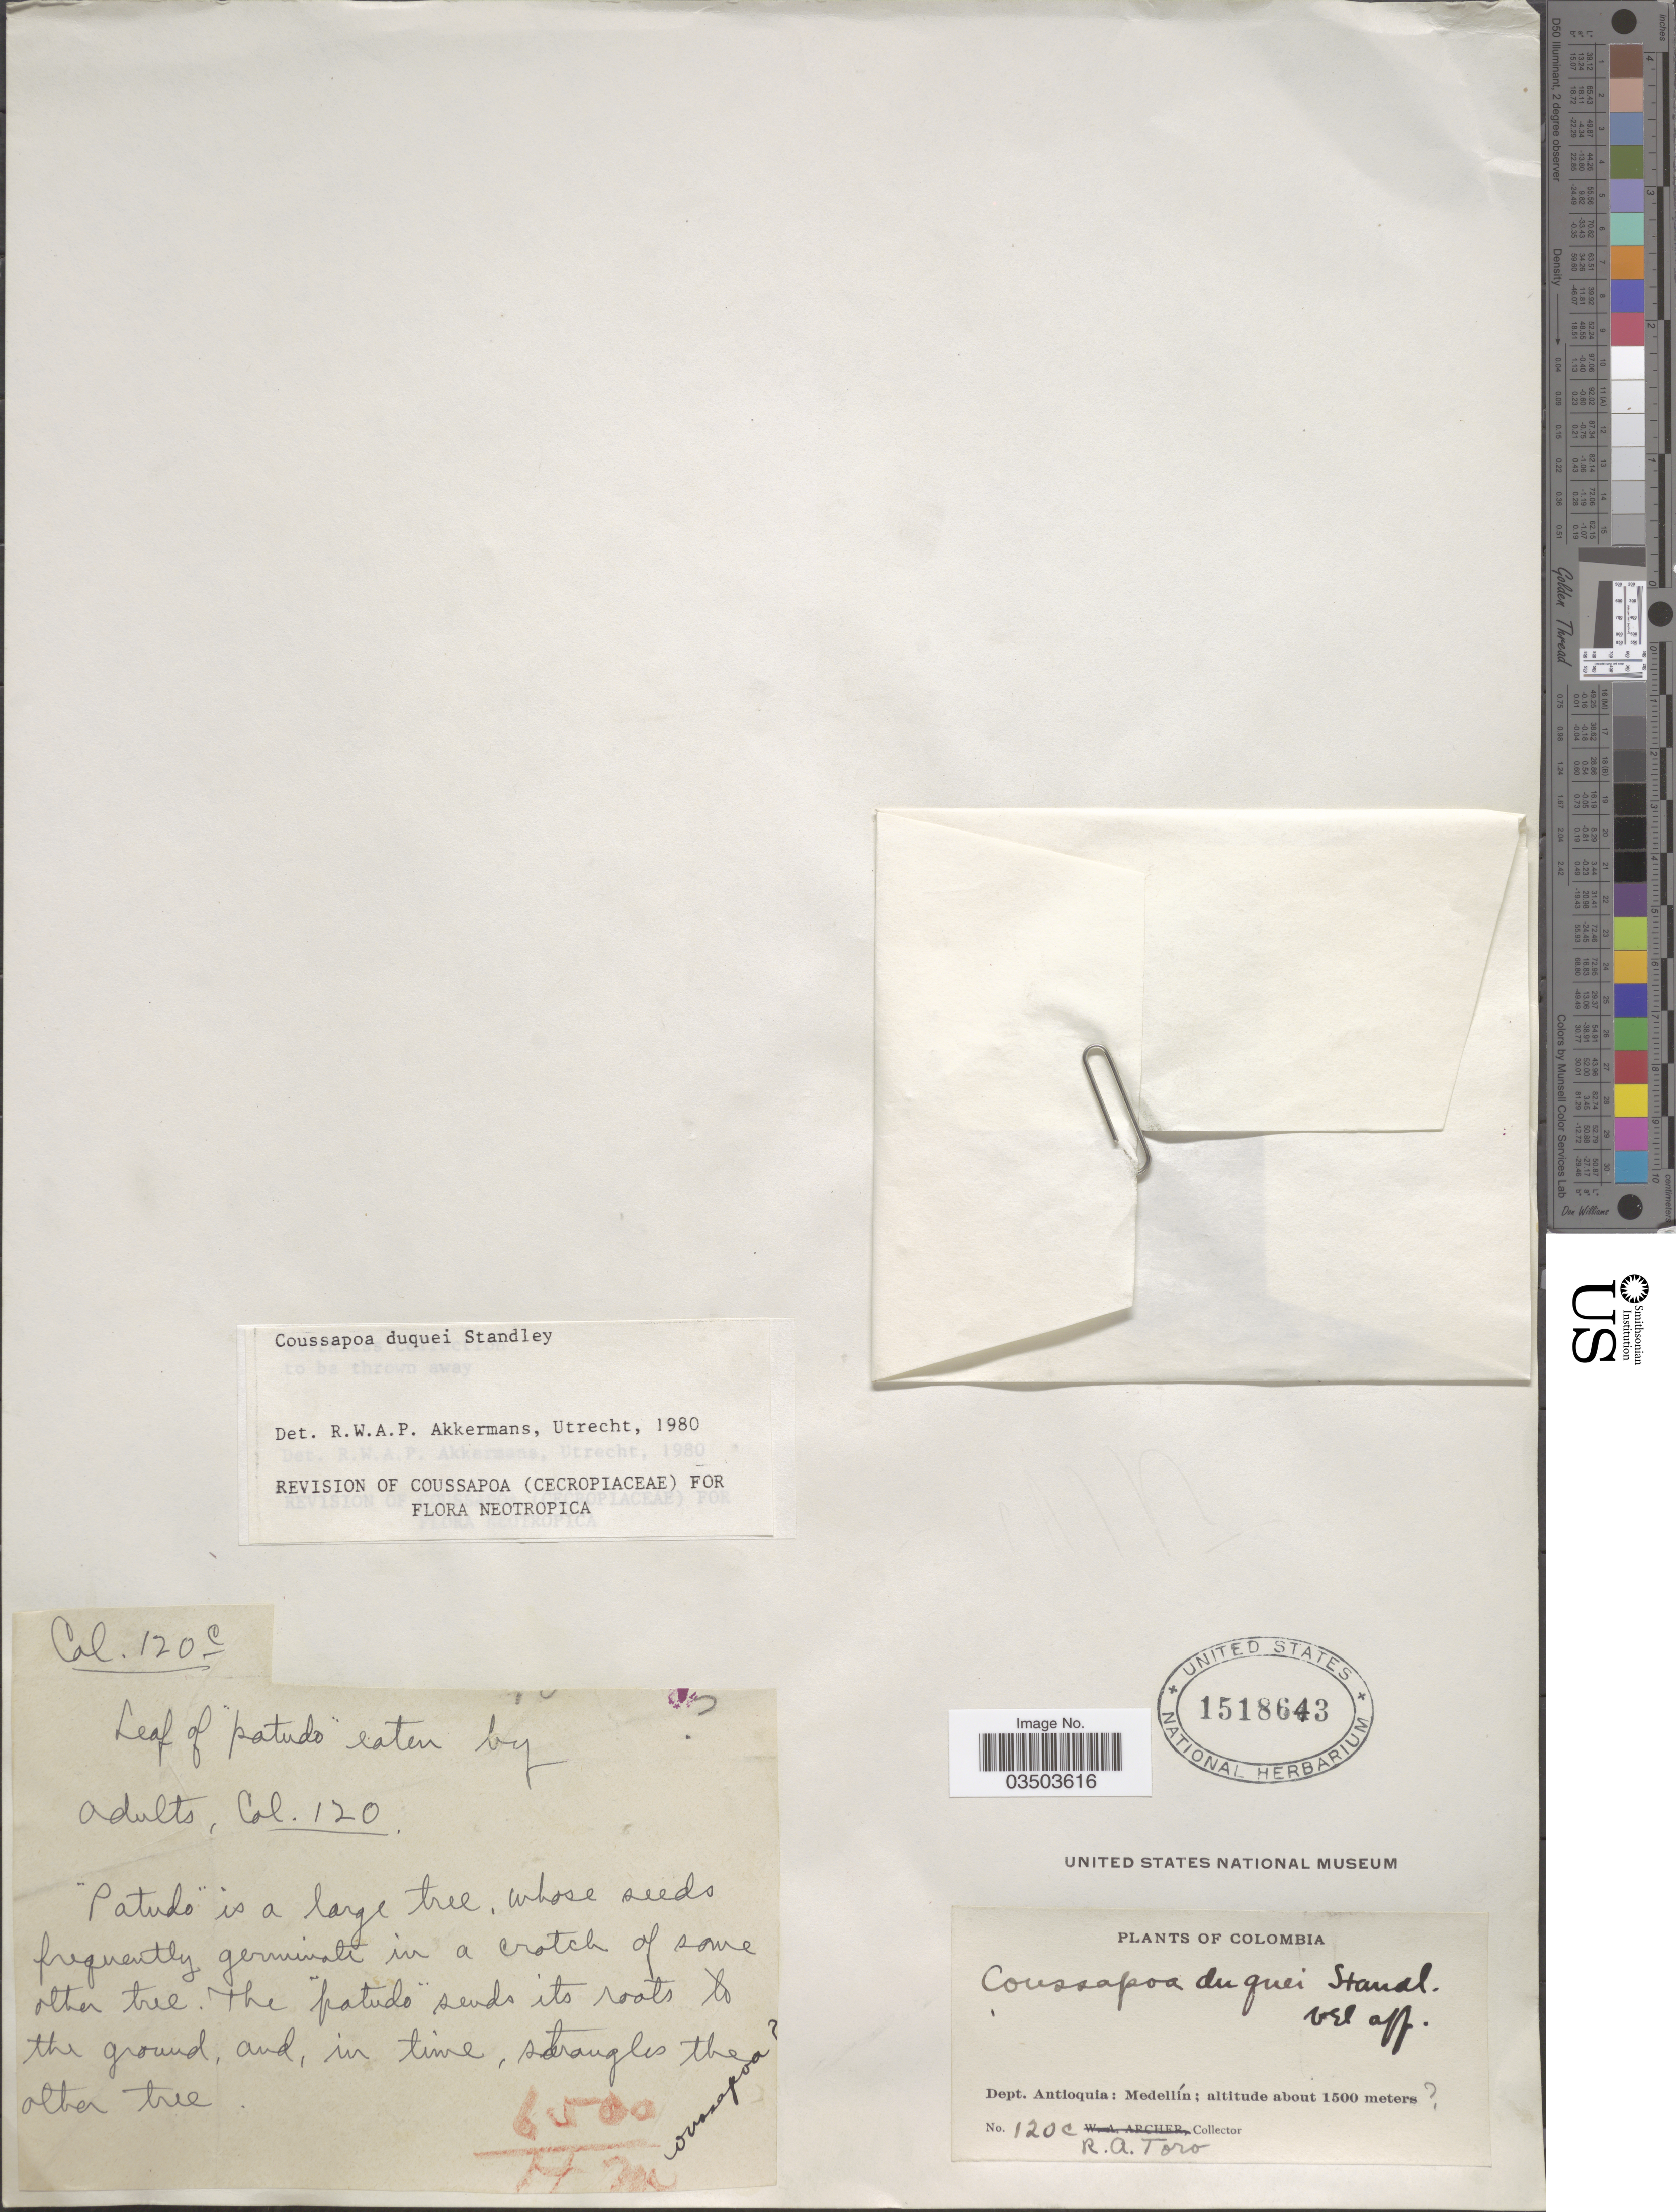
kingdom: Plantae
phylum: Tracheophyta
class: Magnoliopsida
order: Rosales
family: Urticaceae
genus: Coussapoa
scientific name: Coussapoa duquei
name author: Standl.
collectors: R. A. Toro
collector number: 120c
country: Colombia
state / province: Antioquia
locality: Dept. Antioquia: Medellín.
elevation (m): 1500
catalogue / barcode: US 1518643